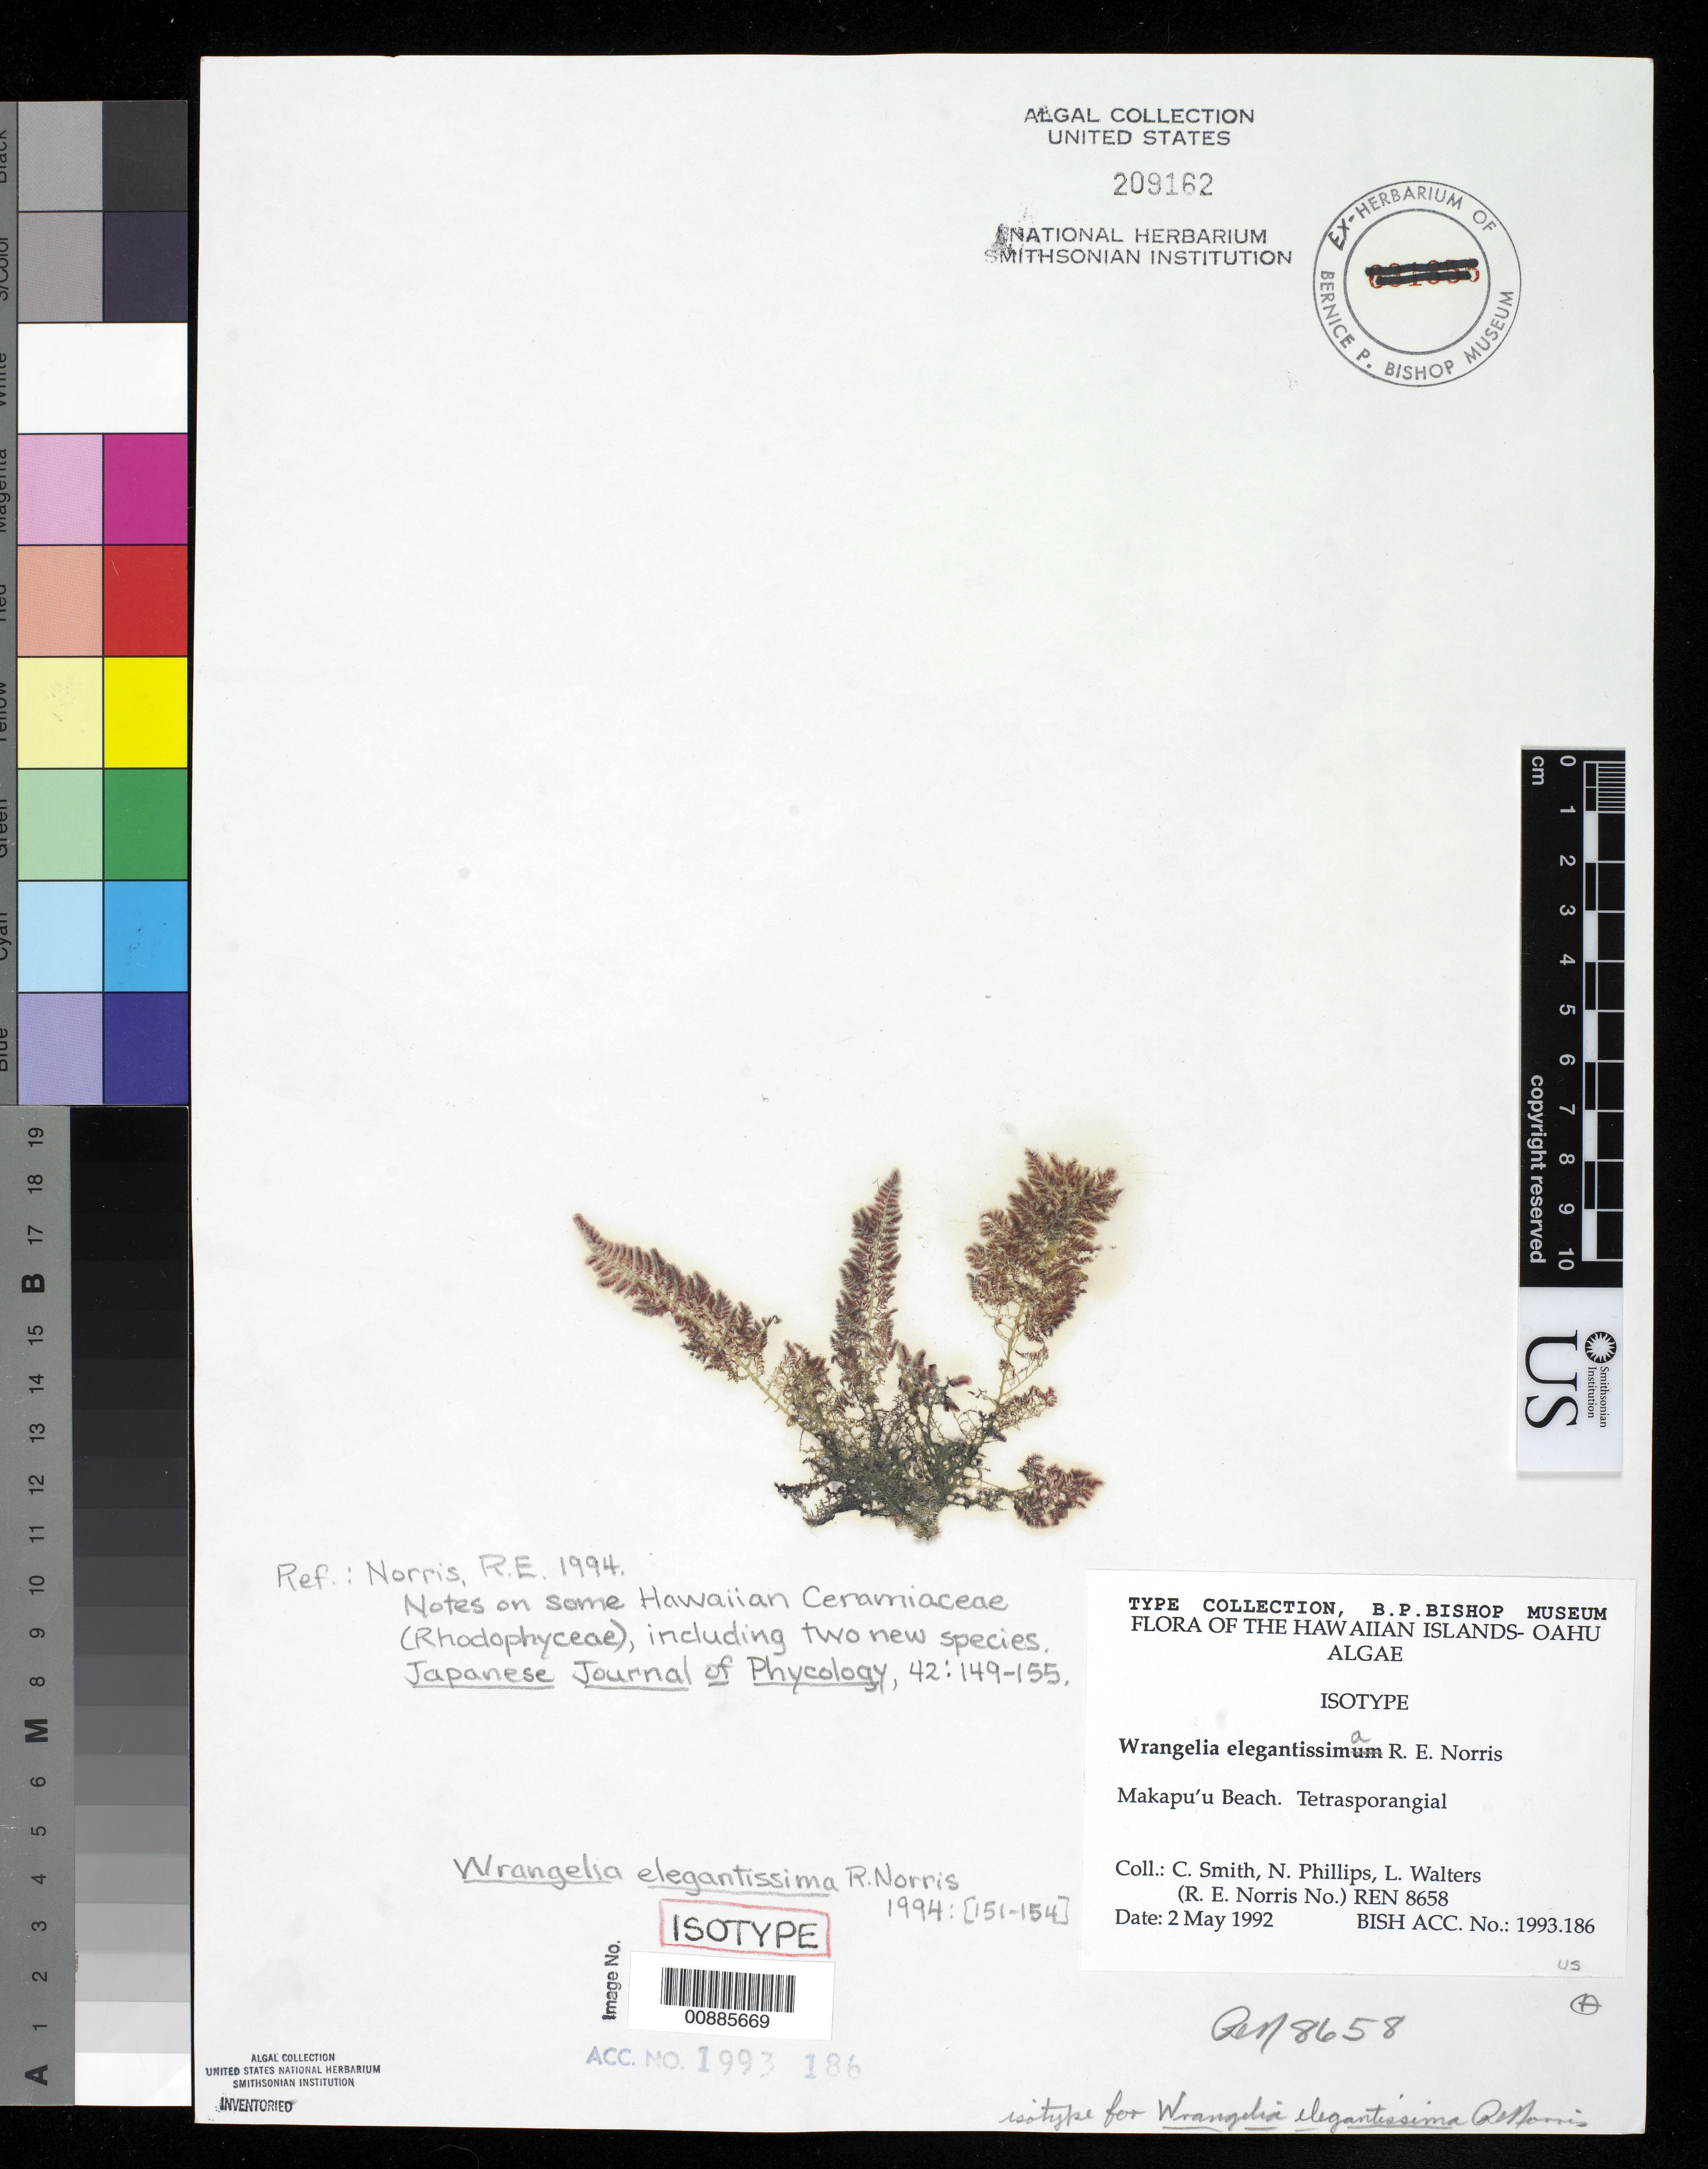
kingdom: Plantae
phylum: Rhodophyta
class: Florideophyceae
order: Ceramiales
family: Wrangeliaceae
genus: Wrangelia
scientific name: Wrangelia elegantissima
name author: R.E. Norris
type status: Isotype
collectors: C. M. Smith, N. Phillips & L. Walters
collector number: REN 8658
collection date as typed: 02 May 1992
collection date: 1992-05-02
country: United States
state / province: Hawaii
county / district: Honolulu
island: Oahu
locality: Makapu'u Beach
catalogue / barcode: US 209162